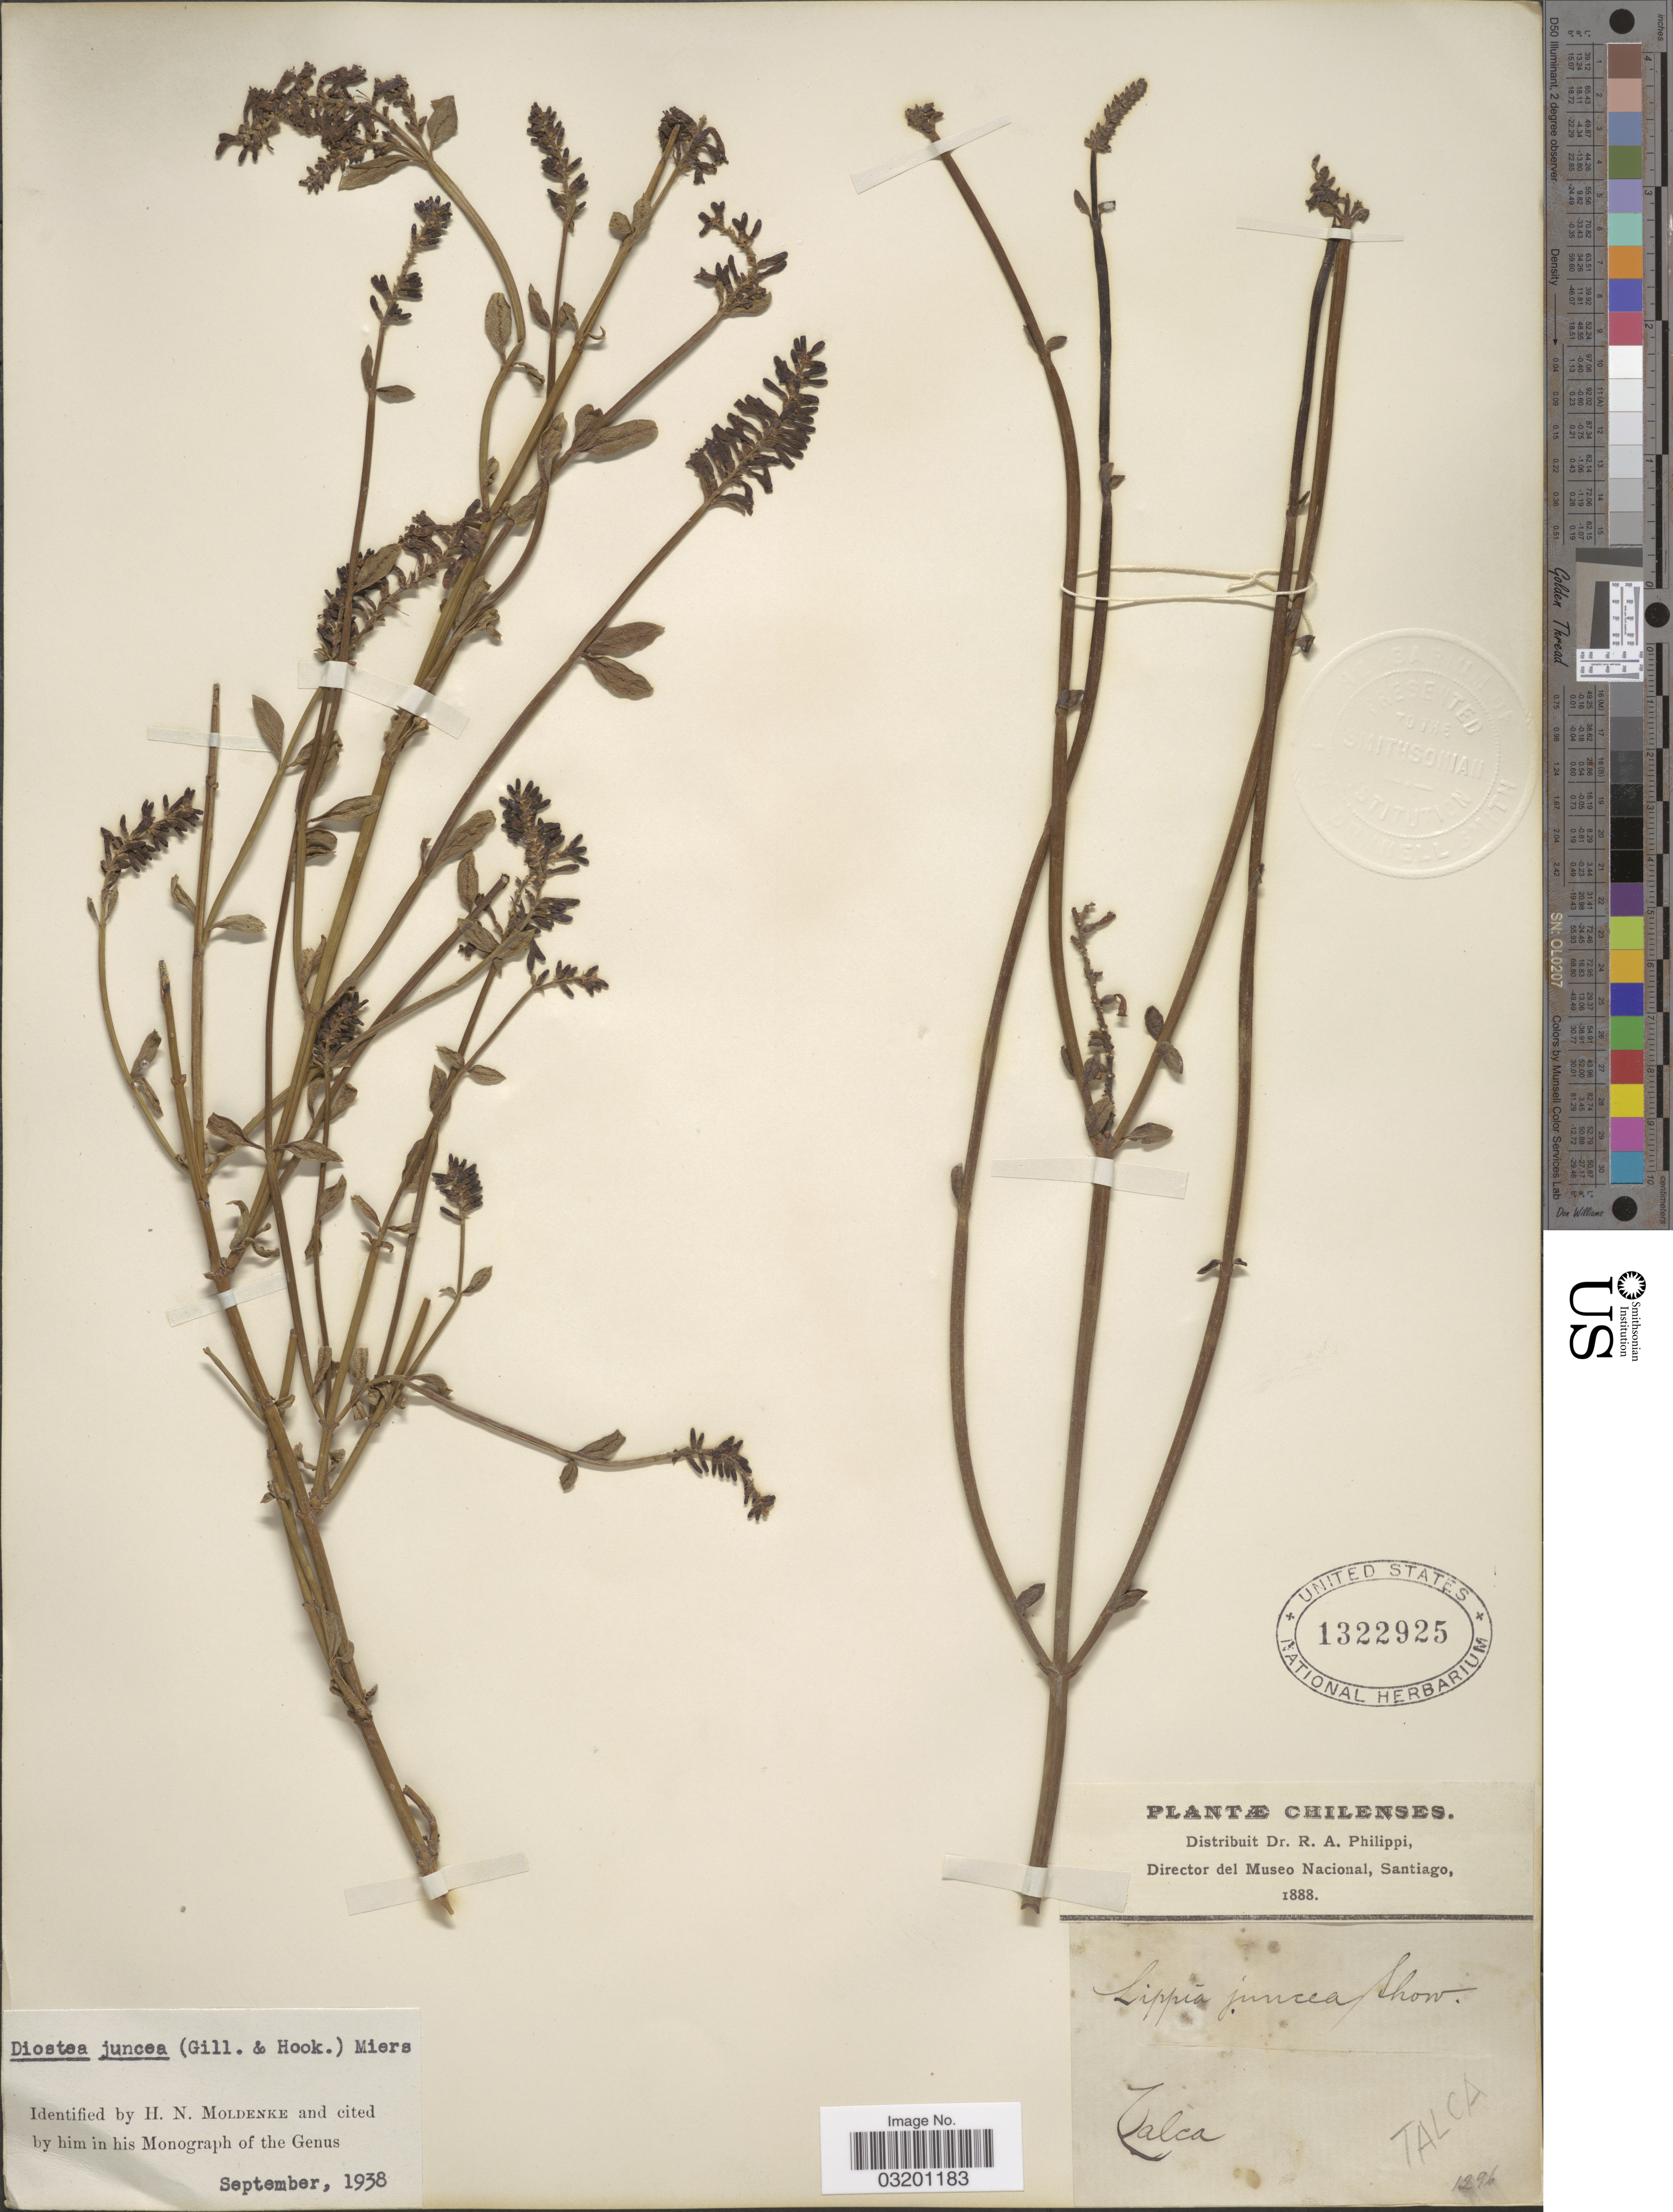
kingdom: Plantae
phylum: Tracheophyta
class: Magnoliopsida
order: Lamiales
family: Verbenaceae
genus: Baillonia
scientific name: Baillonia juncea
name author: Benth.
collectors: ex. herb. R.A. Philippi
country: Chile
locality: Talca.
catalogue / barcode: US 1322925